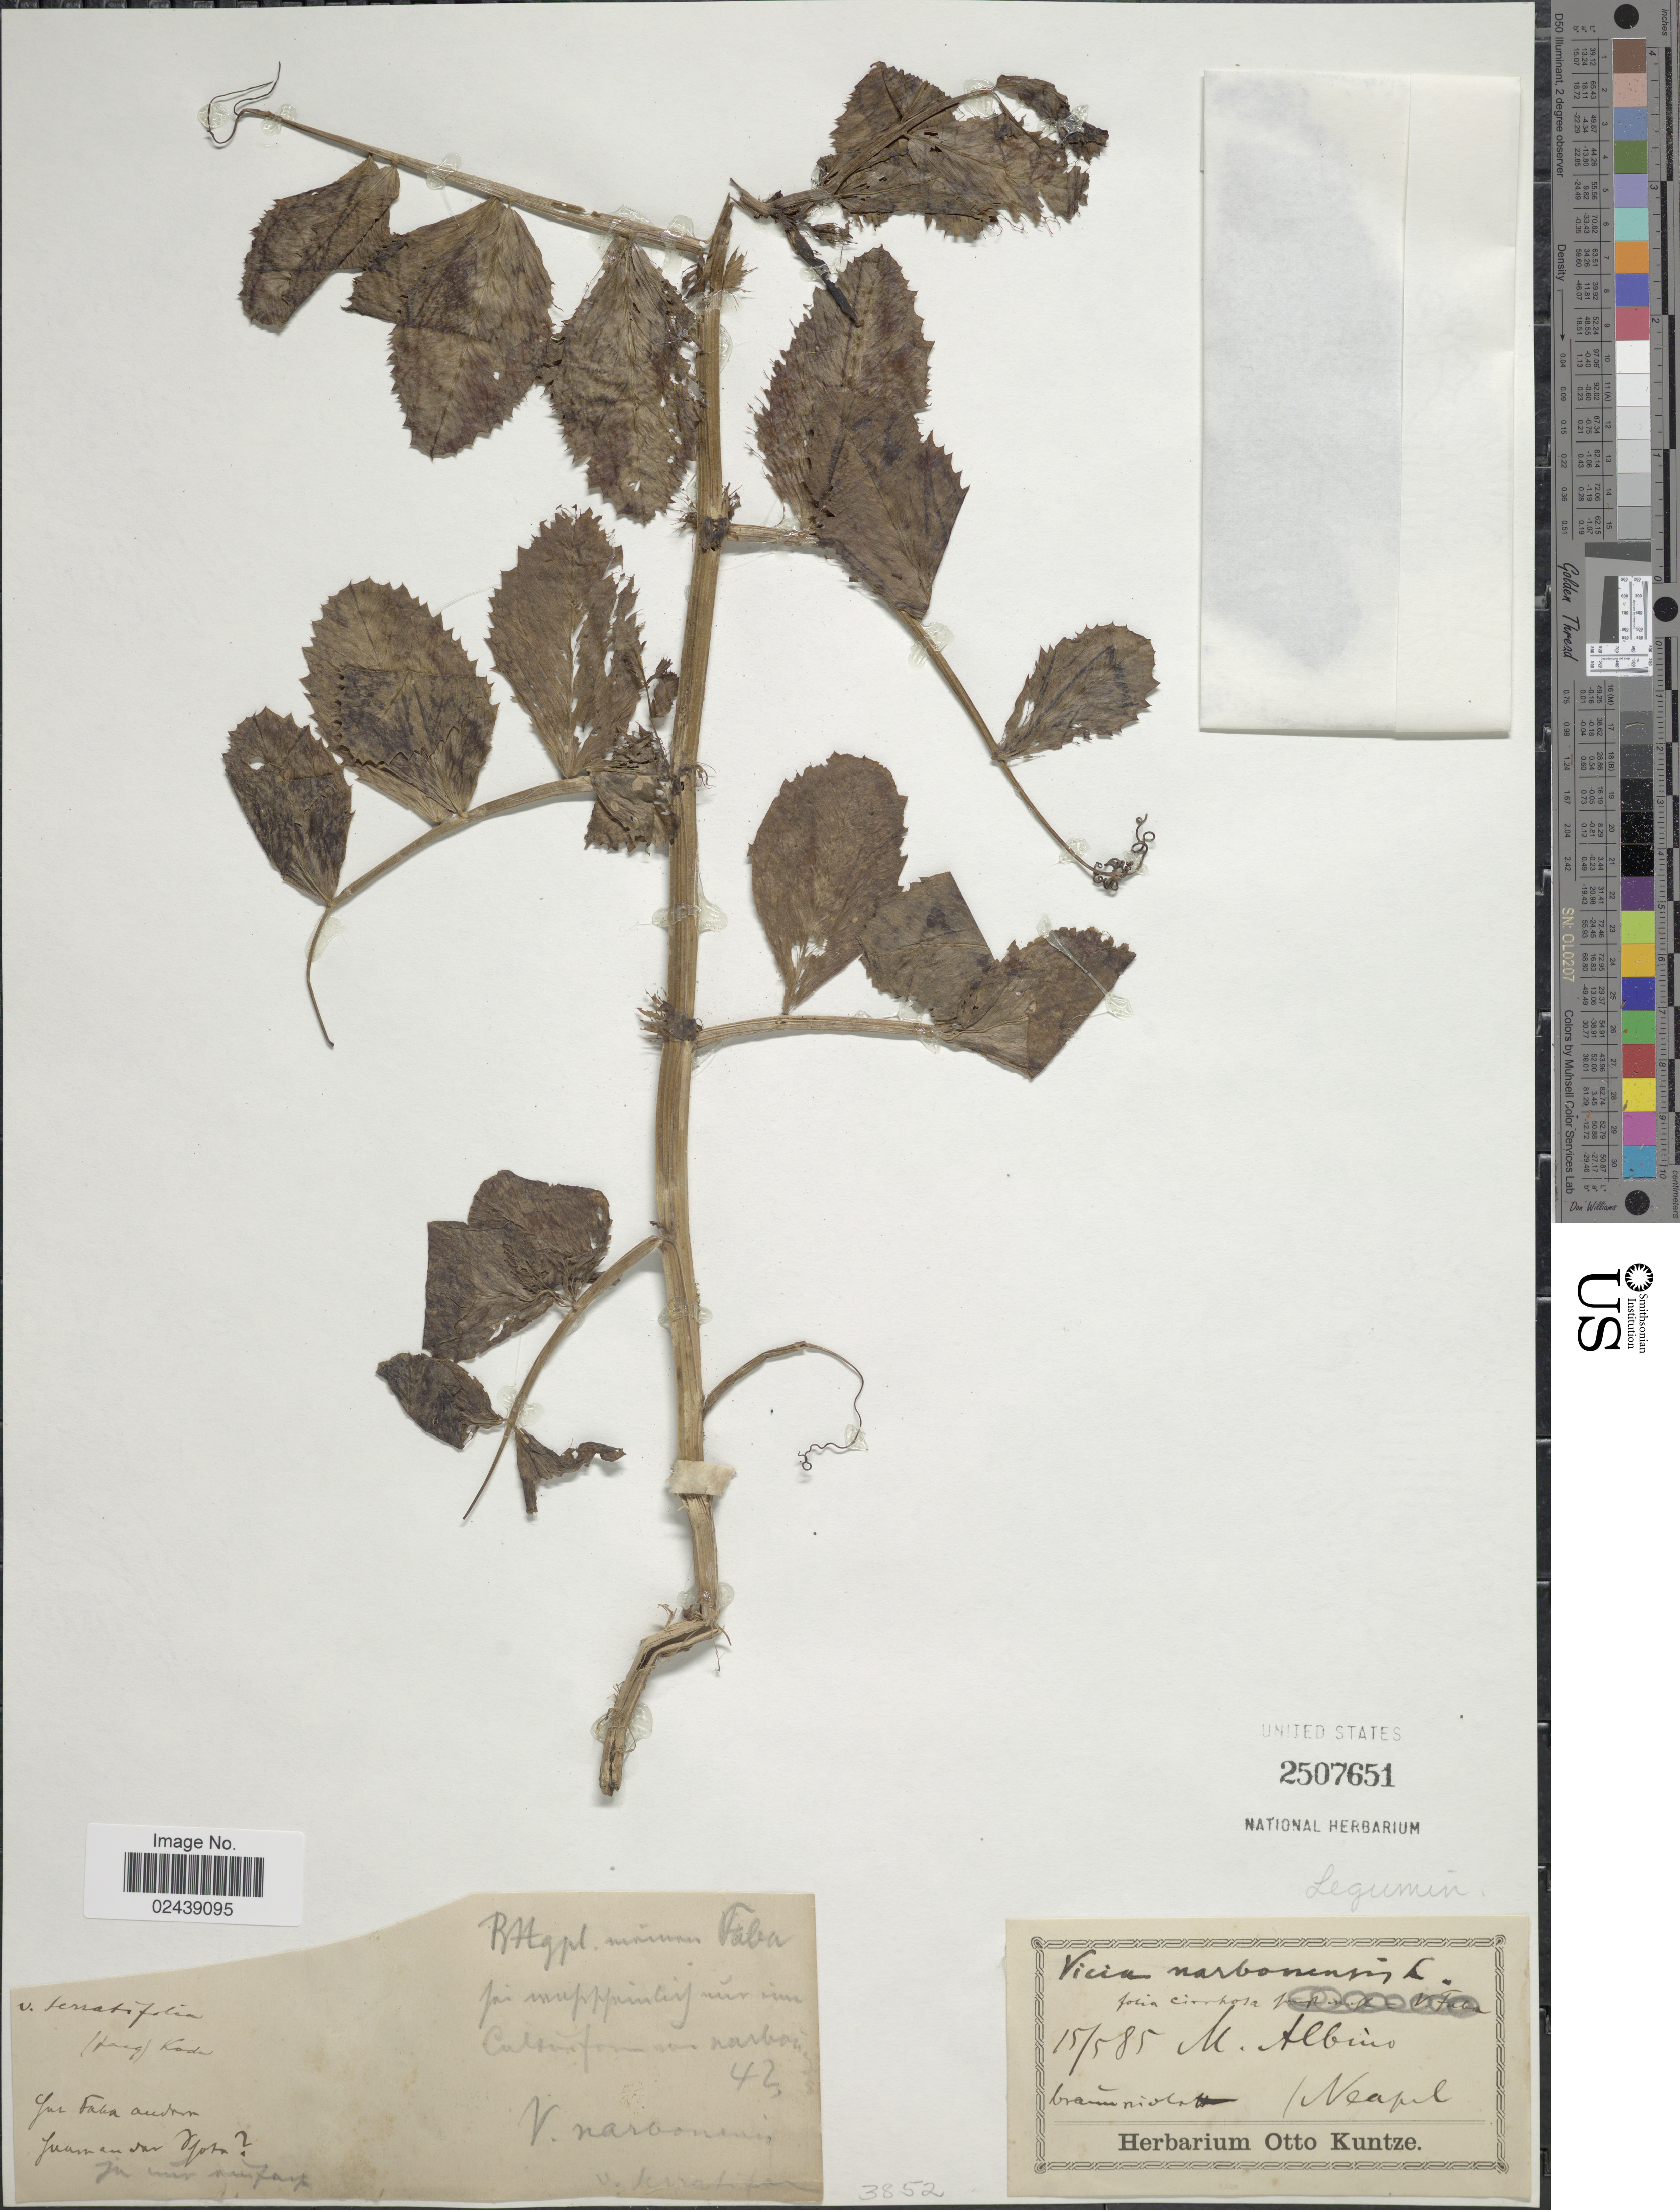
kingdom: Plantae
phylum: Tracheophyta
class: Magnoliopsida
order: Fabales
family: Fabaceae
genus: Vicia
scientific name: Vicia narbonensis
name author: L.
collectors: ex herb. Otto Kuntze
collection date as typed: Transcribed d/m/y: 15/5/85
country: Italy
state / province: Campania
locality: M. Albino, Neapel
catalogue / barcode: US 2507651